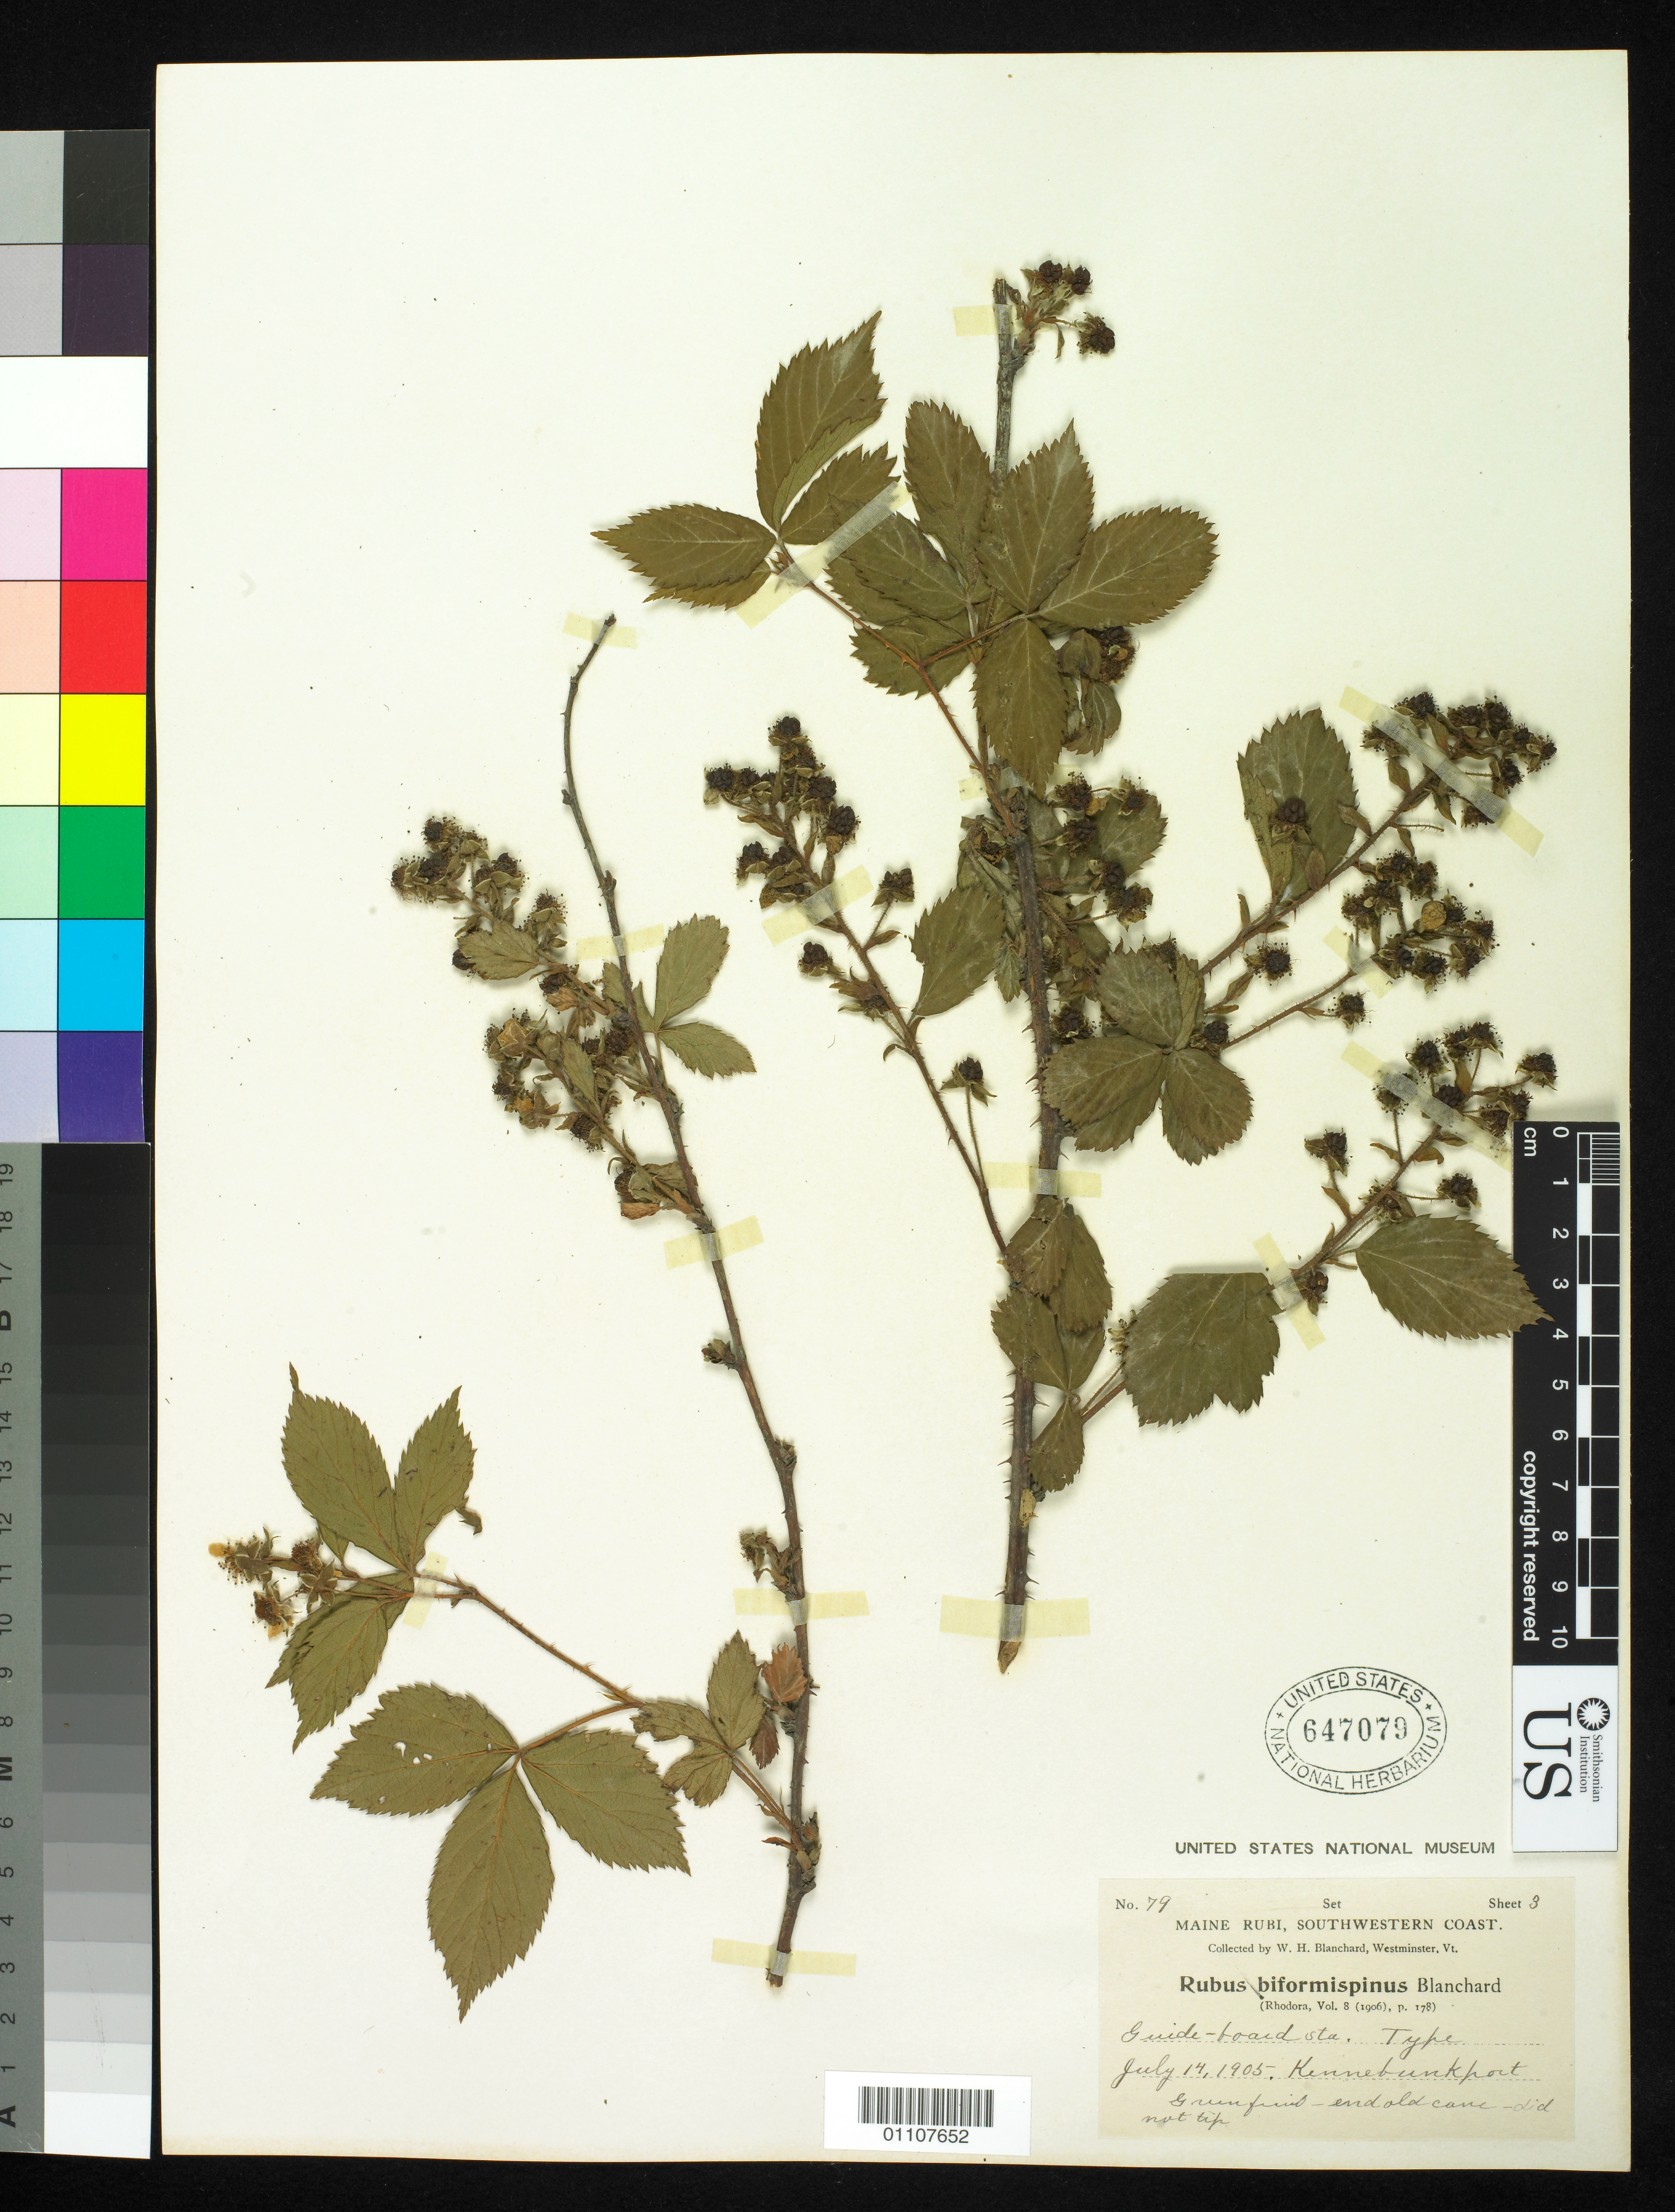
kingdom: Plantae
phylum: Tracheophyta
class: Magnoliopsida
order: Rosales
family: Rosaceae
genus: Rubus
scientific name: Rubus biformispinus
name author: Blanch.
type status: Syntype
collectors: W. H. Blanchard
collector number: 79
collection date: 1905-07-14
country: United States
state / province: Maine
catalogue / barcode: US 647079